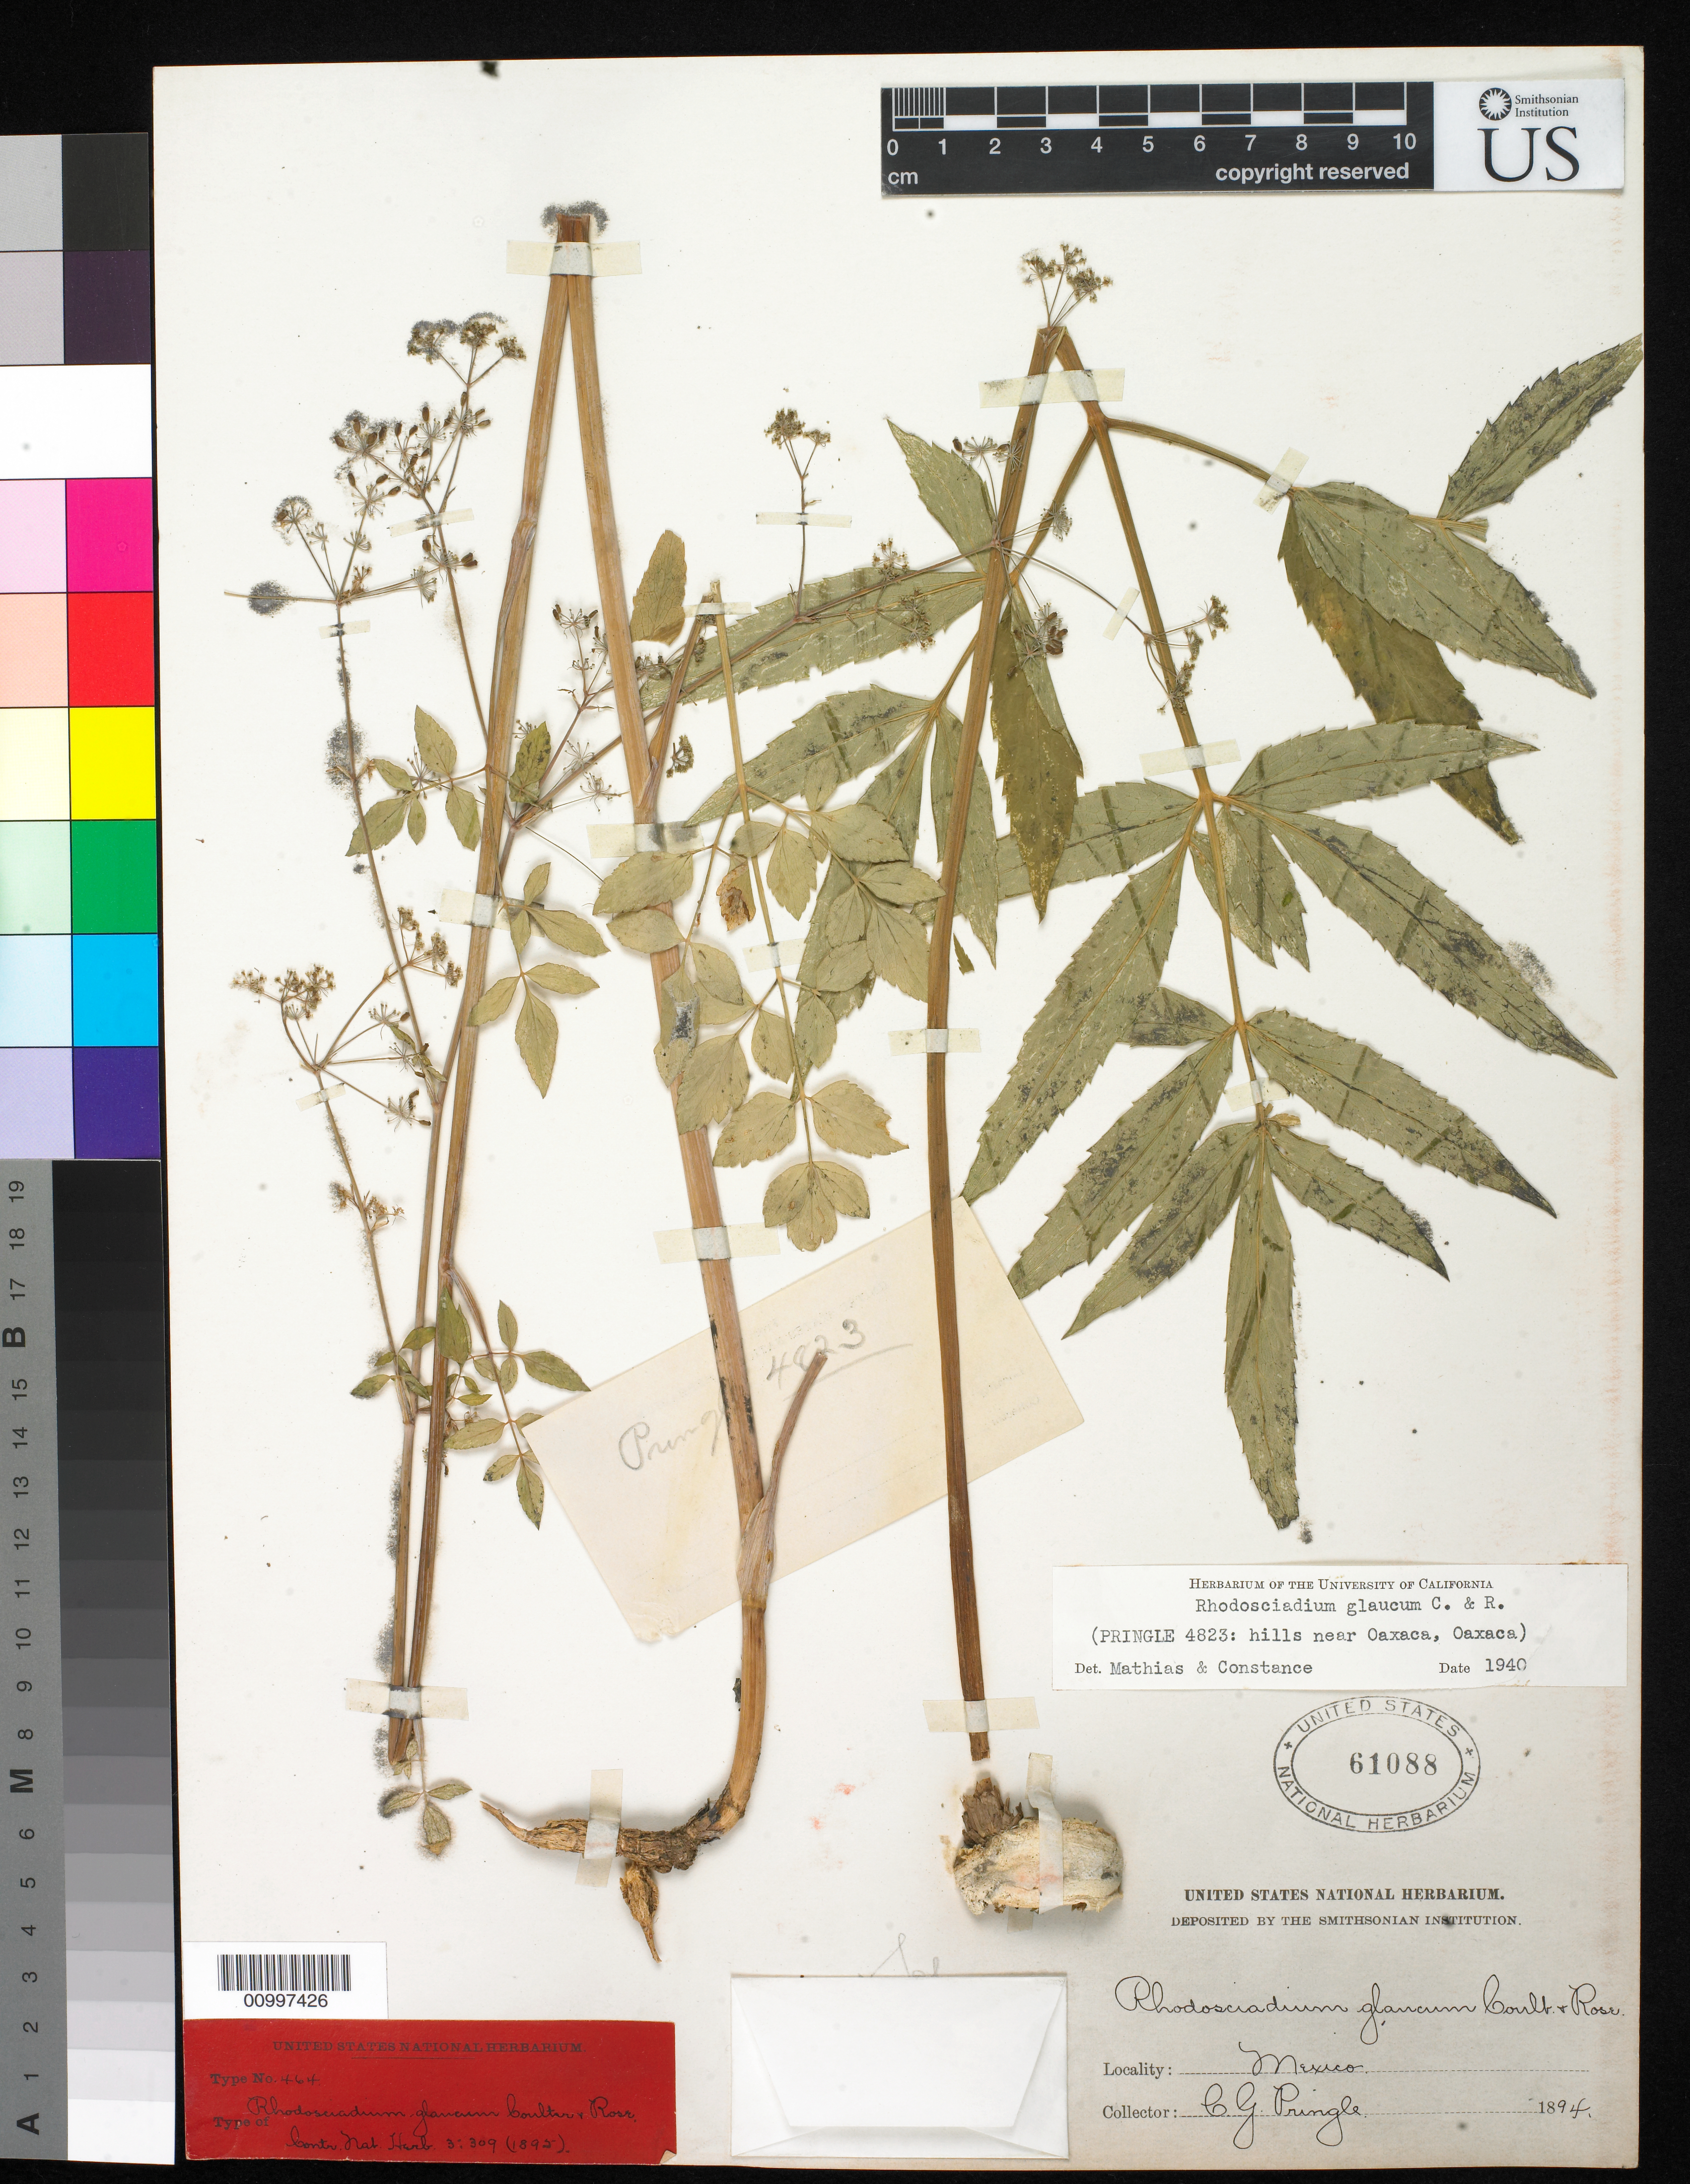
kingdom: Plantae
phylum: Tracheophyta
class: Magnoliopsida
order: Apiales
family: Apiaceae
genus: Rhodosciadium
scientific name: Rhodosciadium glaucum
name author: J.M. Coult. & Rose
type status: Syntype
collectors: C. G. Pringle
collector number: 4823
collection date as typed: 1894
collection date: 1894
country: Mexico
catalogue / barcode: US 61088